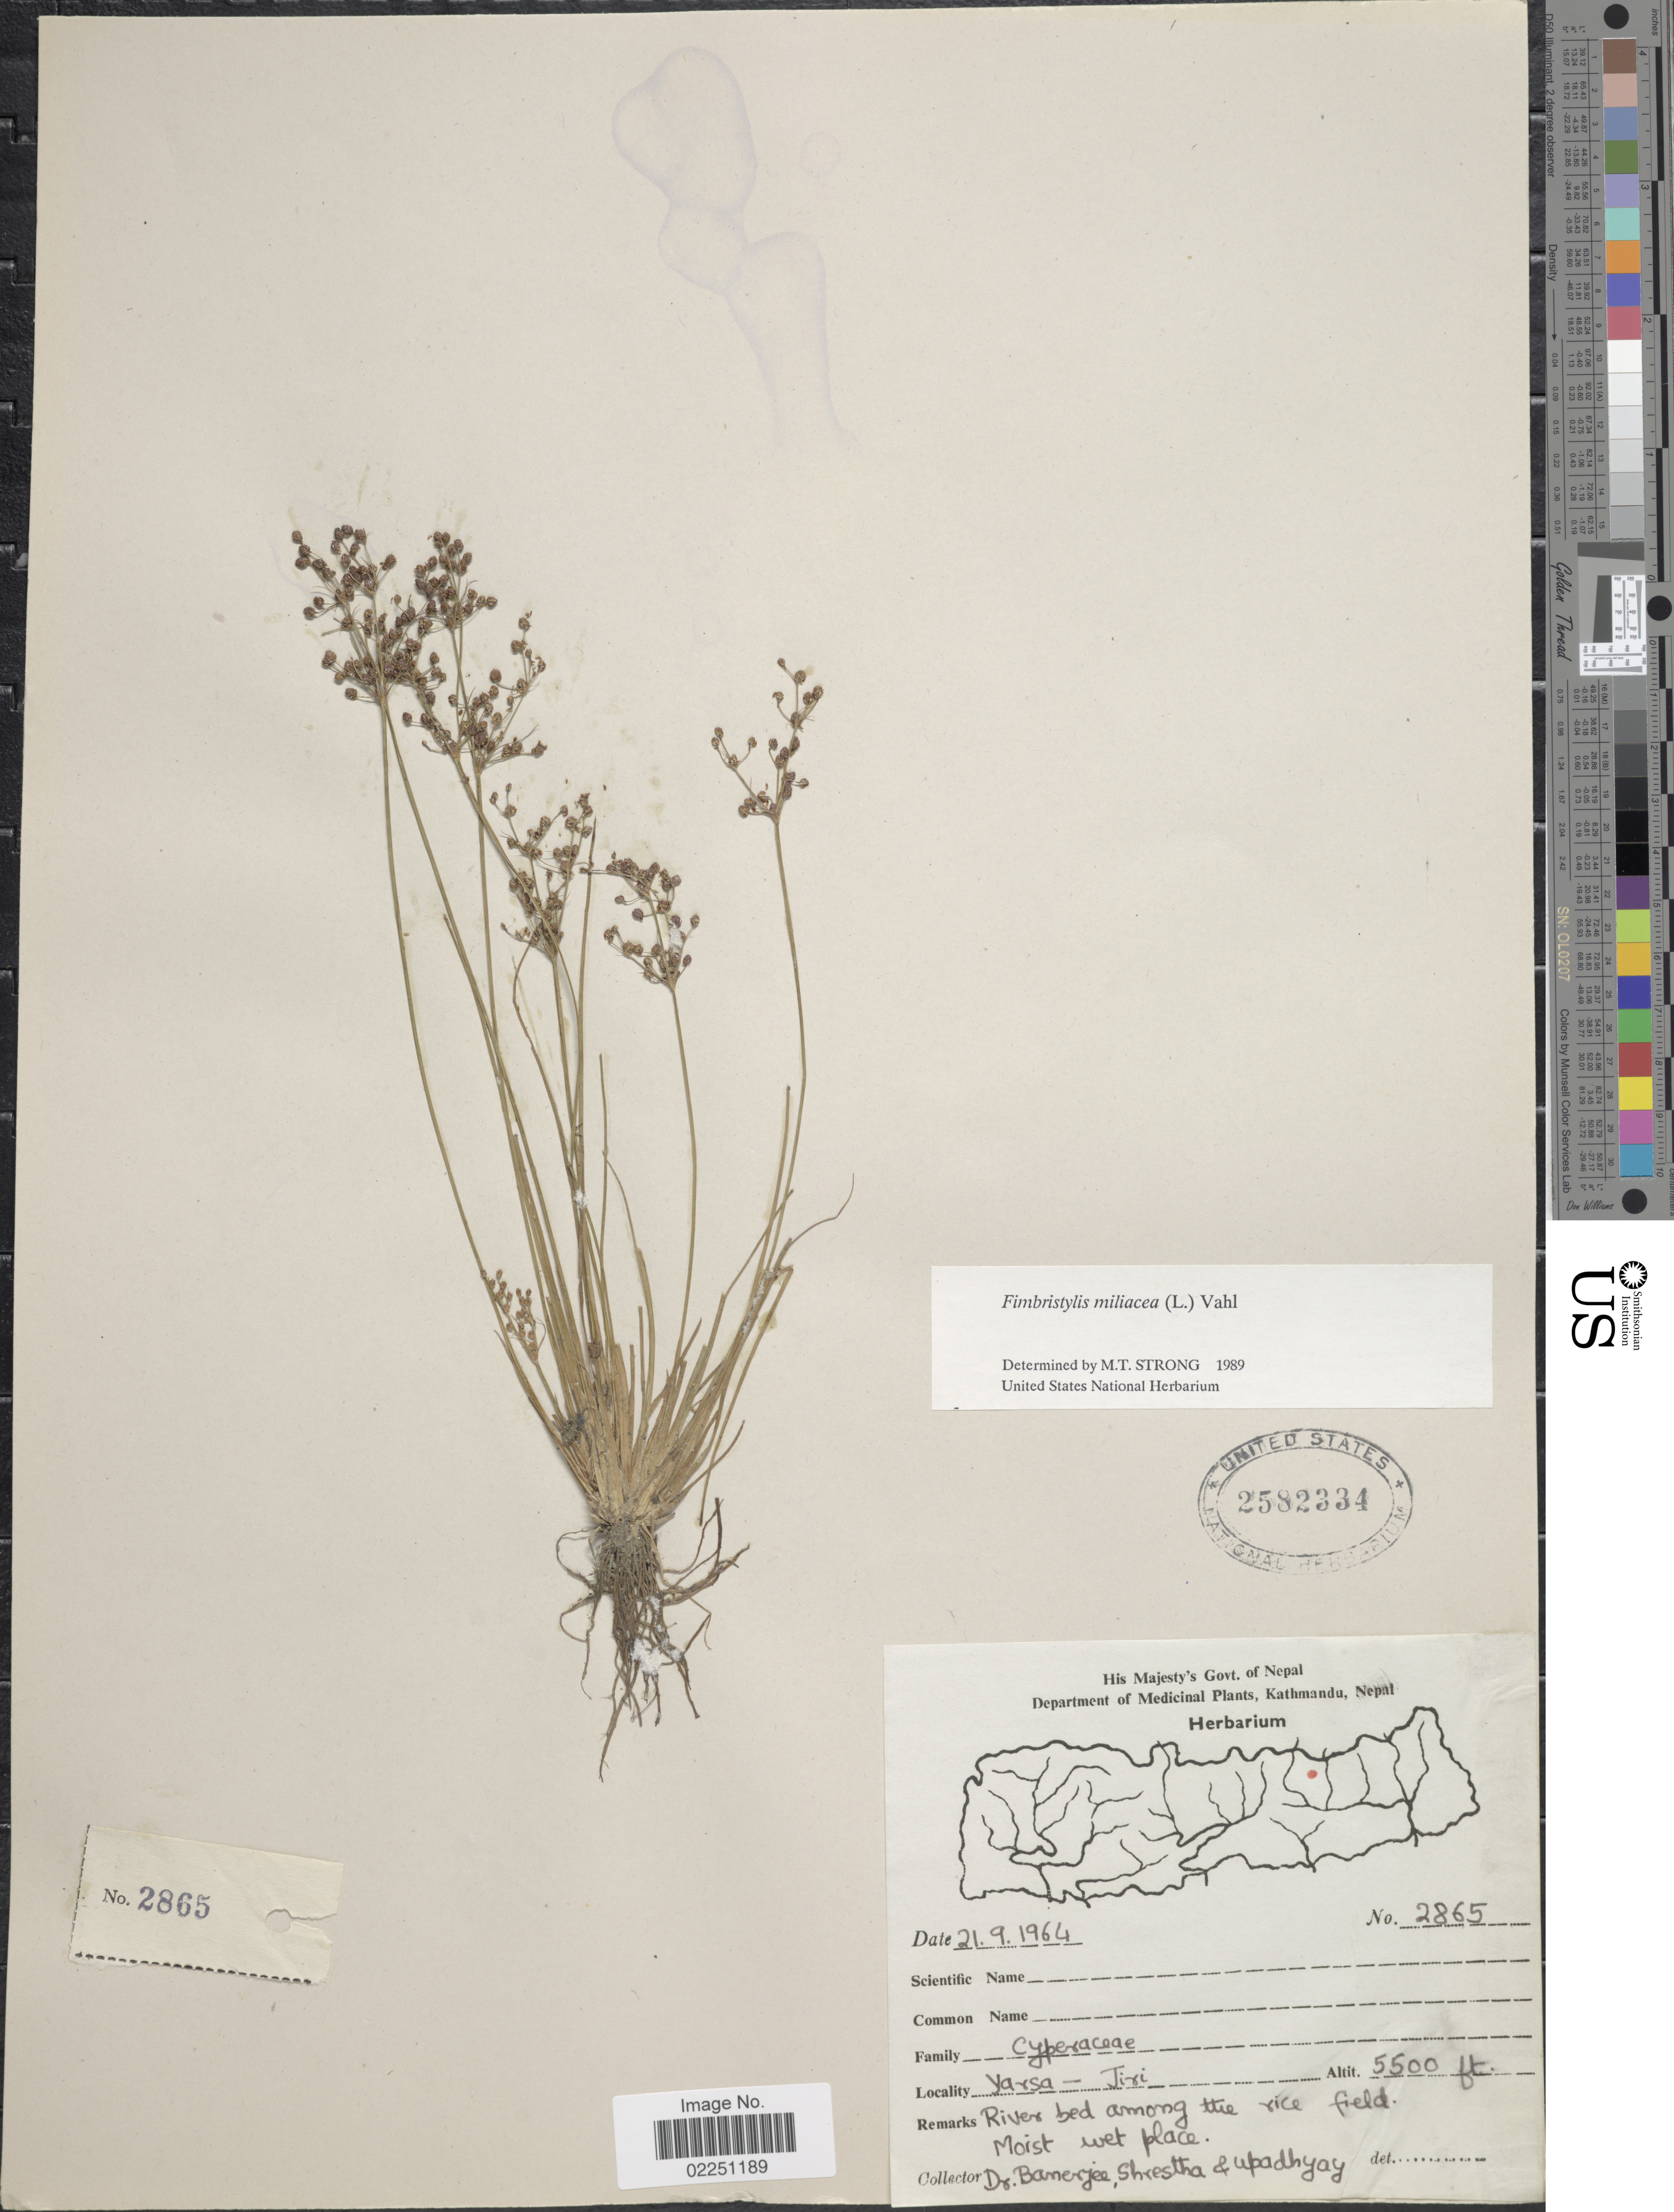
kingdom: Plantae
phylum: Tracheophyta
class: Liliopsida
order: Poales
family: Cyperaceae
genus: Fimbristylis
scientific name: Fimbristylis littoralis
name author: Gaudich.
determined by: Strong, M. T., (US), Smithsonian Institution - National Museum of Natural History (UNITED STATES)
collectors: -. Banerjee, -. Shrestha & Upadhyay, --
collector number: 2865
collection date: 1964-09-21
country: Nepal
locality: Yarsa-Tiri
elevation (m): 1676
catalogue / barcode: US 2582334